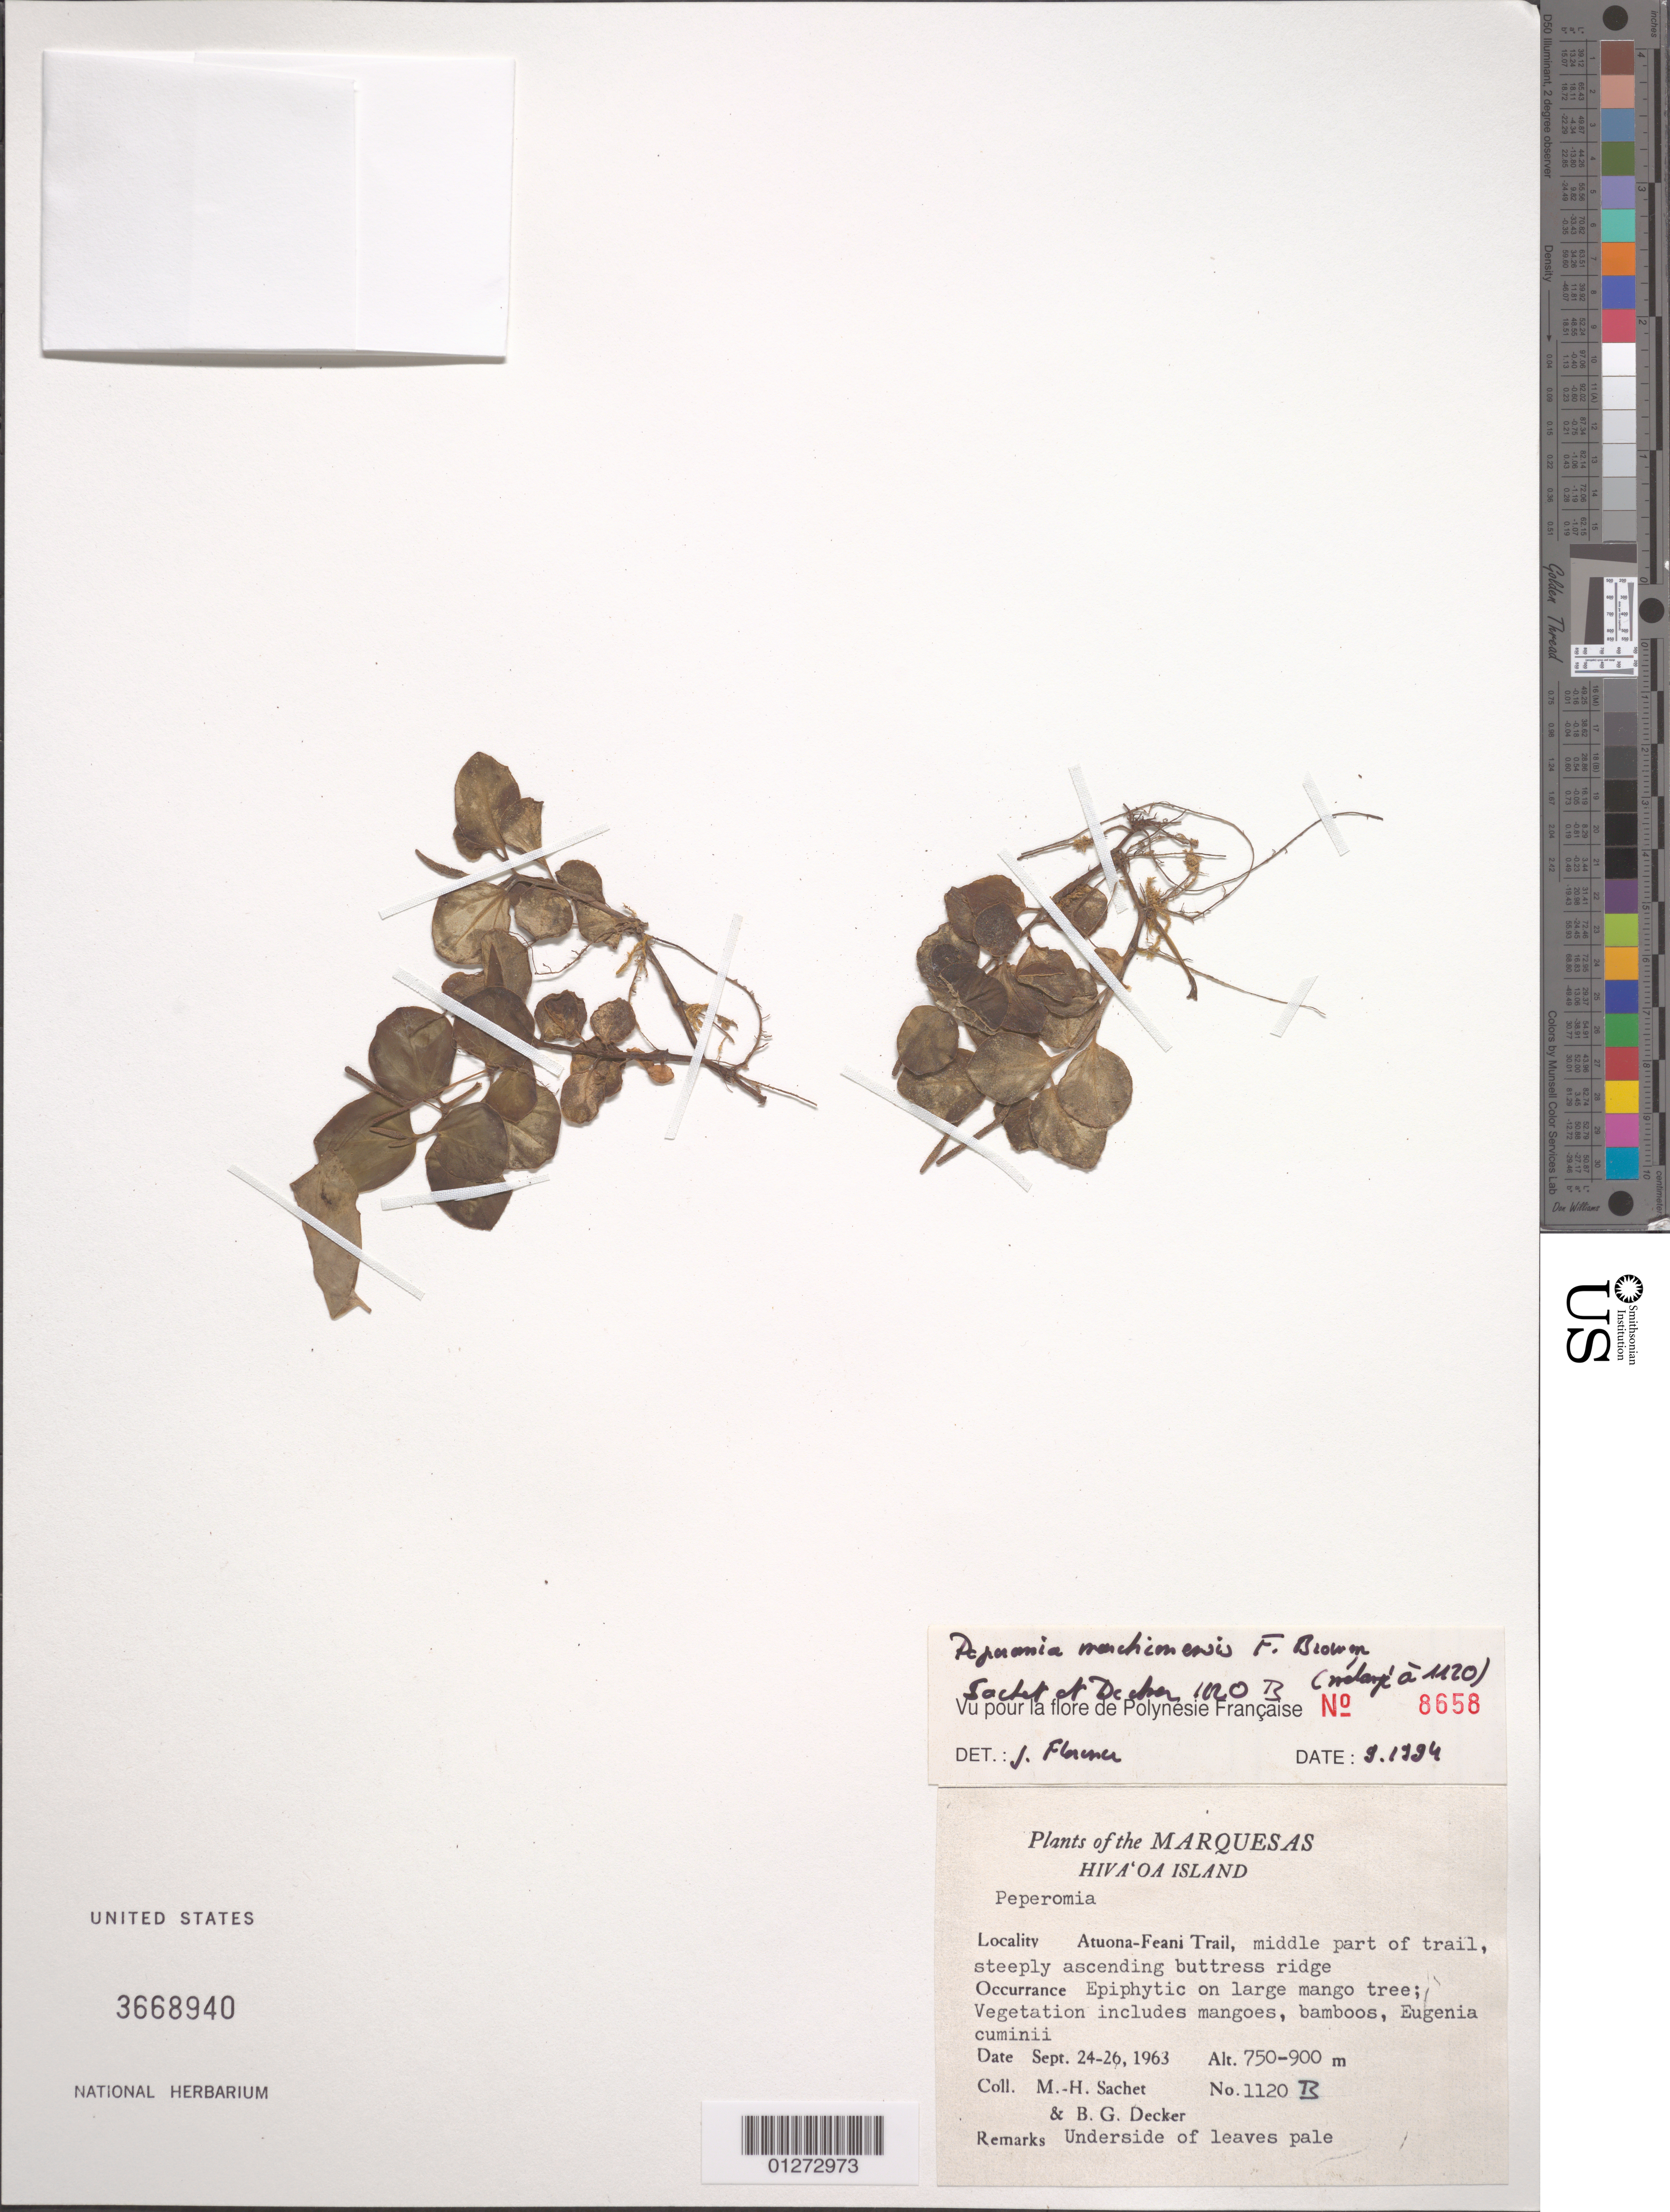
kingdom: Plantae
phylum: Tracheophyta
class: Magnoliopsida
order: Piperales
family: Piperaceae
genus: Peperomia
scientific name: Peperomia marchionensis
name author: F. Br.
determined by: Florence, J.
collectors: M.-H. Sachet & B. G. Decker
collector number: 1120B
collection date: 1963-09-24/1963-09-26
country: French Polynesia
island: Hiva Oa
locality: Atuona-Feani Trail, middle part of trail, steeply ascending buttress ridge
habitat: Epiphytic on large mango tree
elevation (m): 750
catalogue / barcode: US 3668940